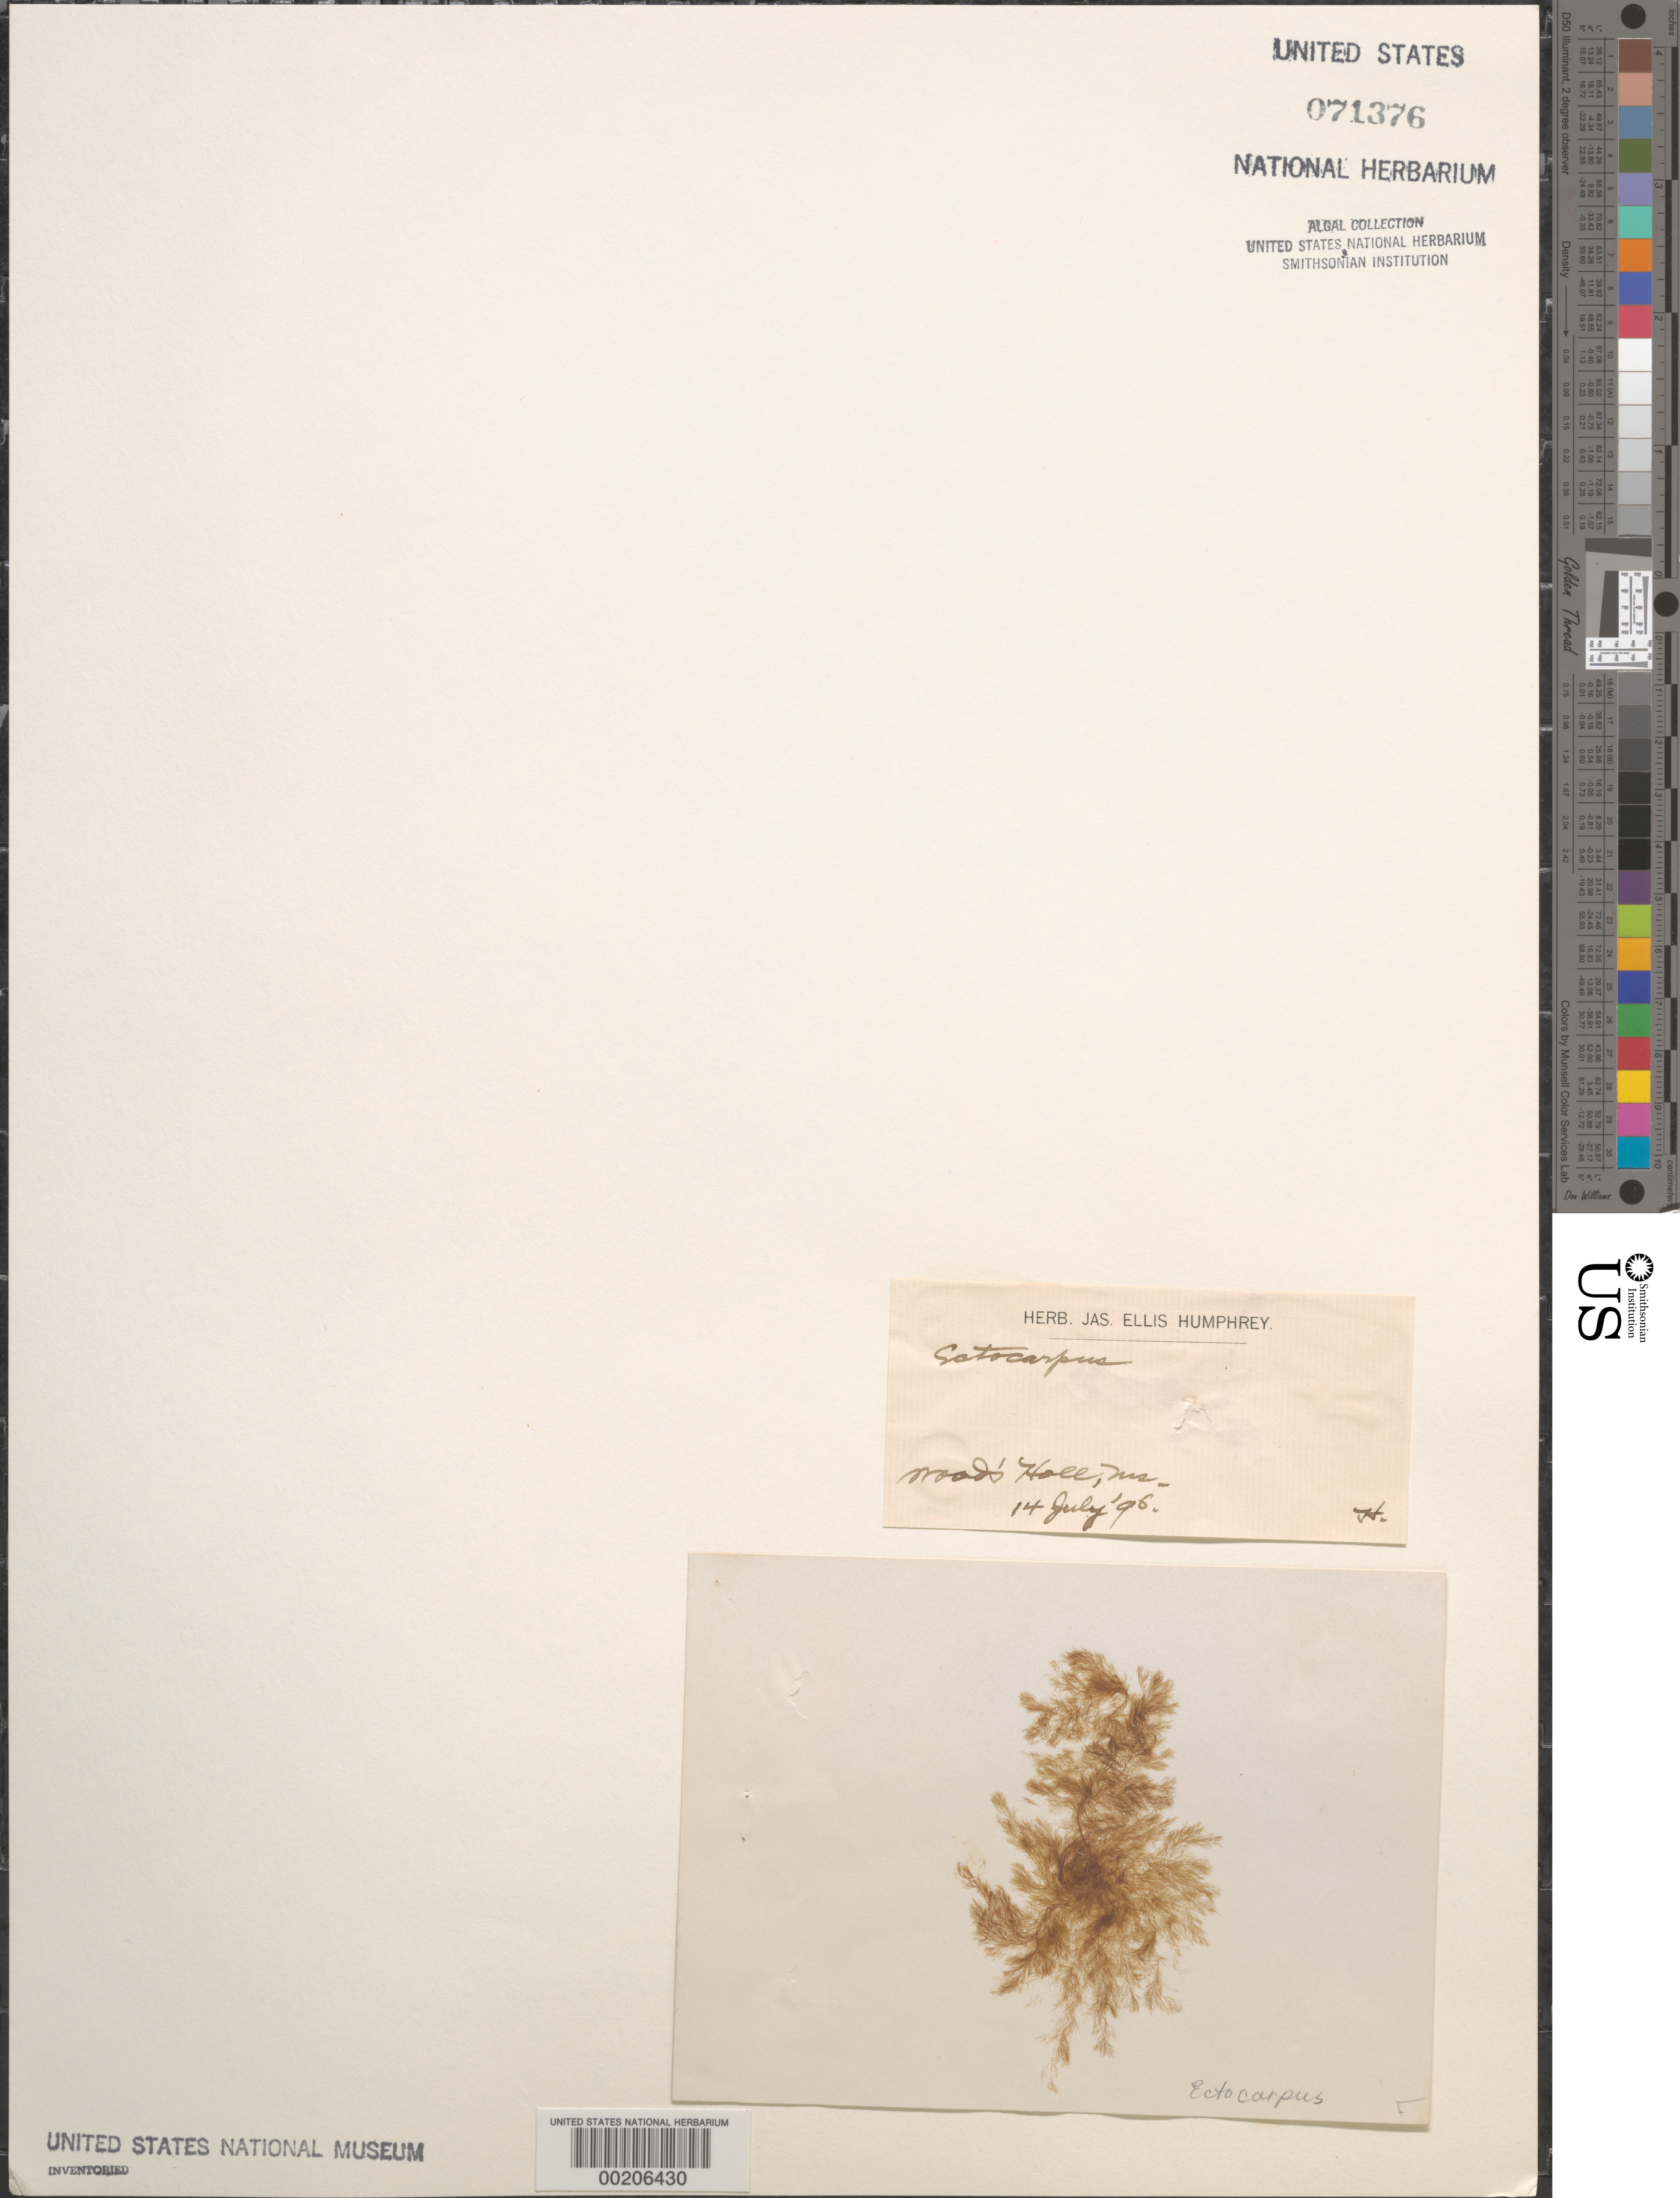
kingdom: Chromista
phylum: Ochrophyta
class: Phaeophyceae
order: Ectocarpales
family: Ectocarpaceae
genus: Ectocarpus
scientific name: Ectocarpus sp.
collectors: J. Humphrey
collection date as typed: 14 Jul 1896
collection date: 1896-07-14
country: United States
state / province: Massachusetts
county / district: Barnstable County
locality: Woods Hole (Wood's Holl)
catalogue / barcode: US 71376